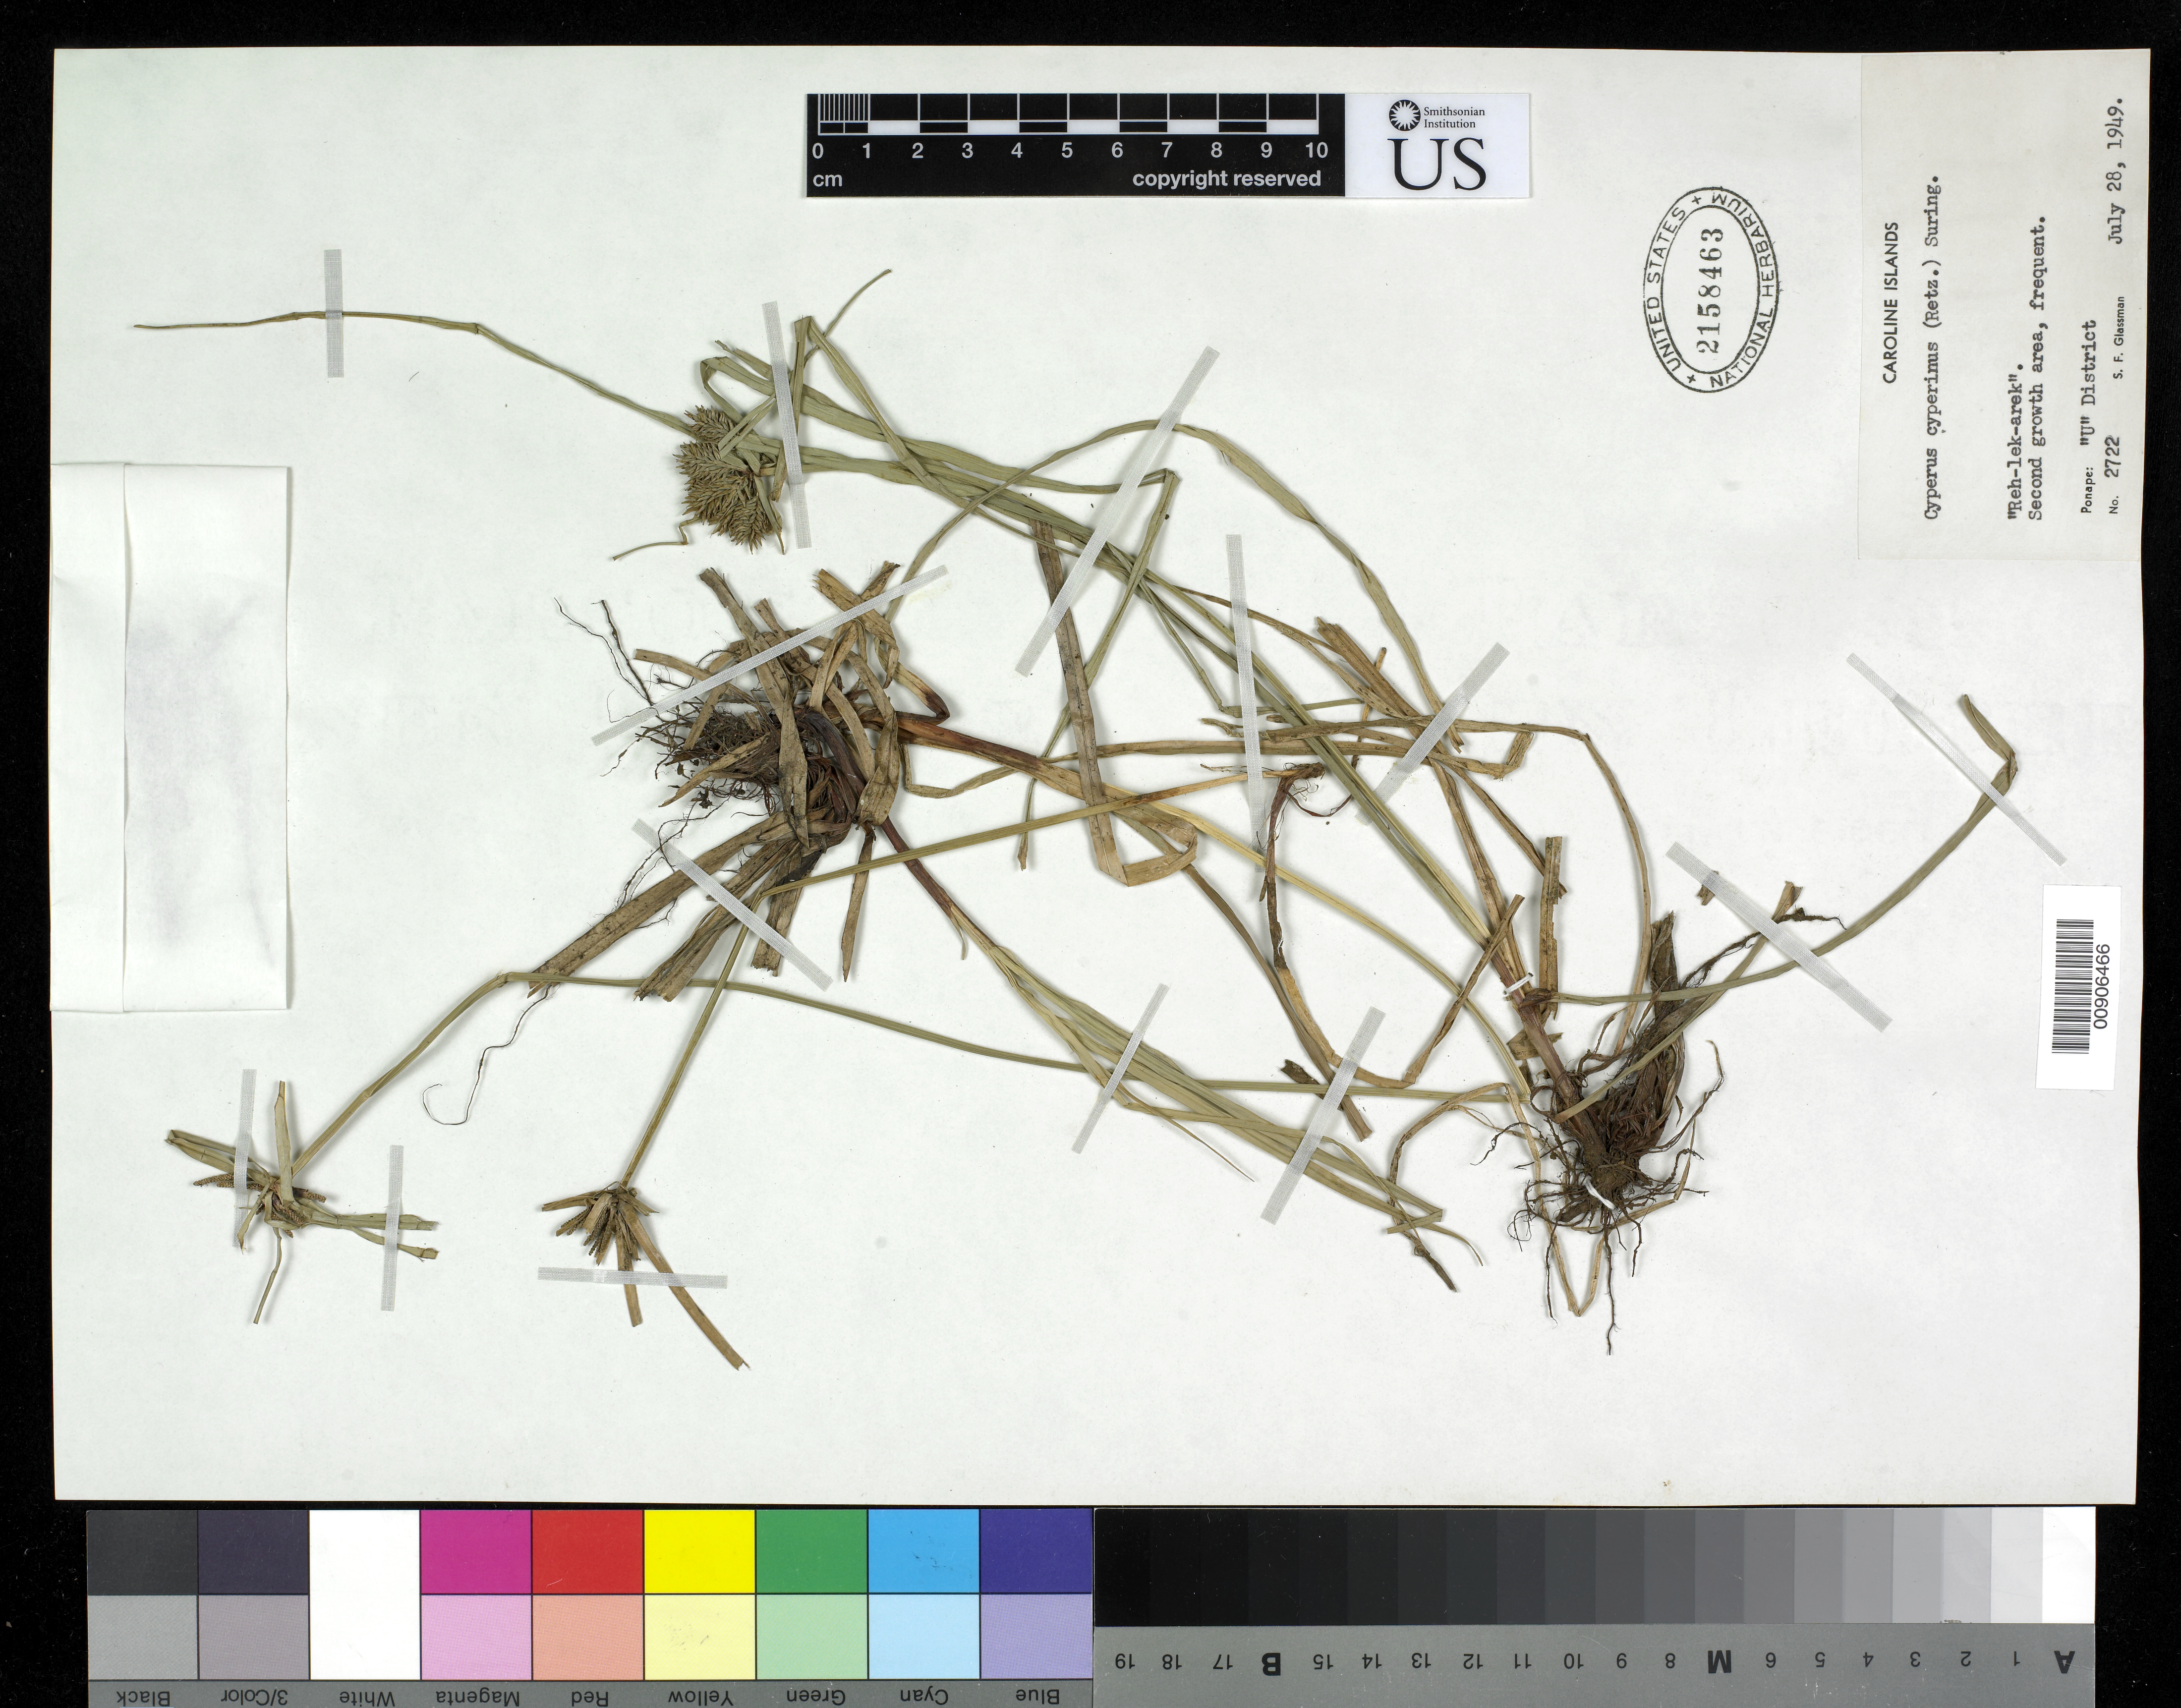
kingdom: Plantae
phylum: Tracheophyta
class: Liliopsida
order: Poales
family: Cyperaceae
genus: Cyperus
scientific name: Cyperus cyperinus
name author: (Retz.) Valck. Sur.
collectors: S. F. Glassman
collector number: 2722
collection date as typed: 28 Jul 1949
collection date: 1949-07-28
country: Micronesia, Federated States of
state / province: Pohnpei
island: Pohnpei [Ponape]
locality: U District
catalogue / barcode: US 2158463